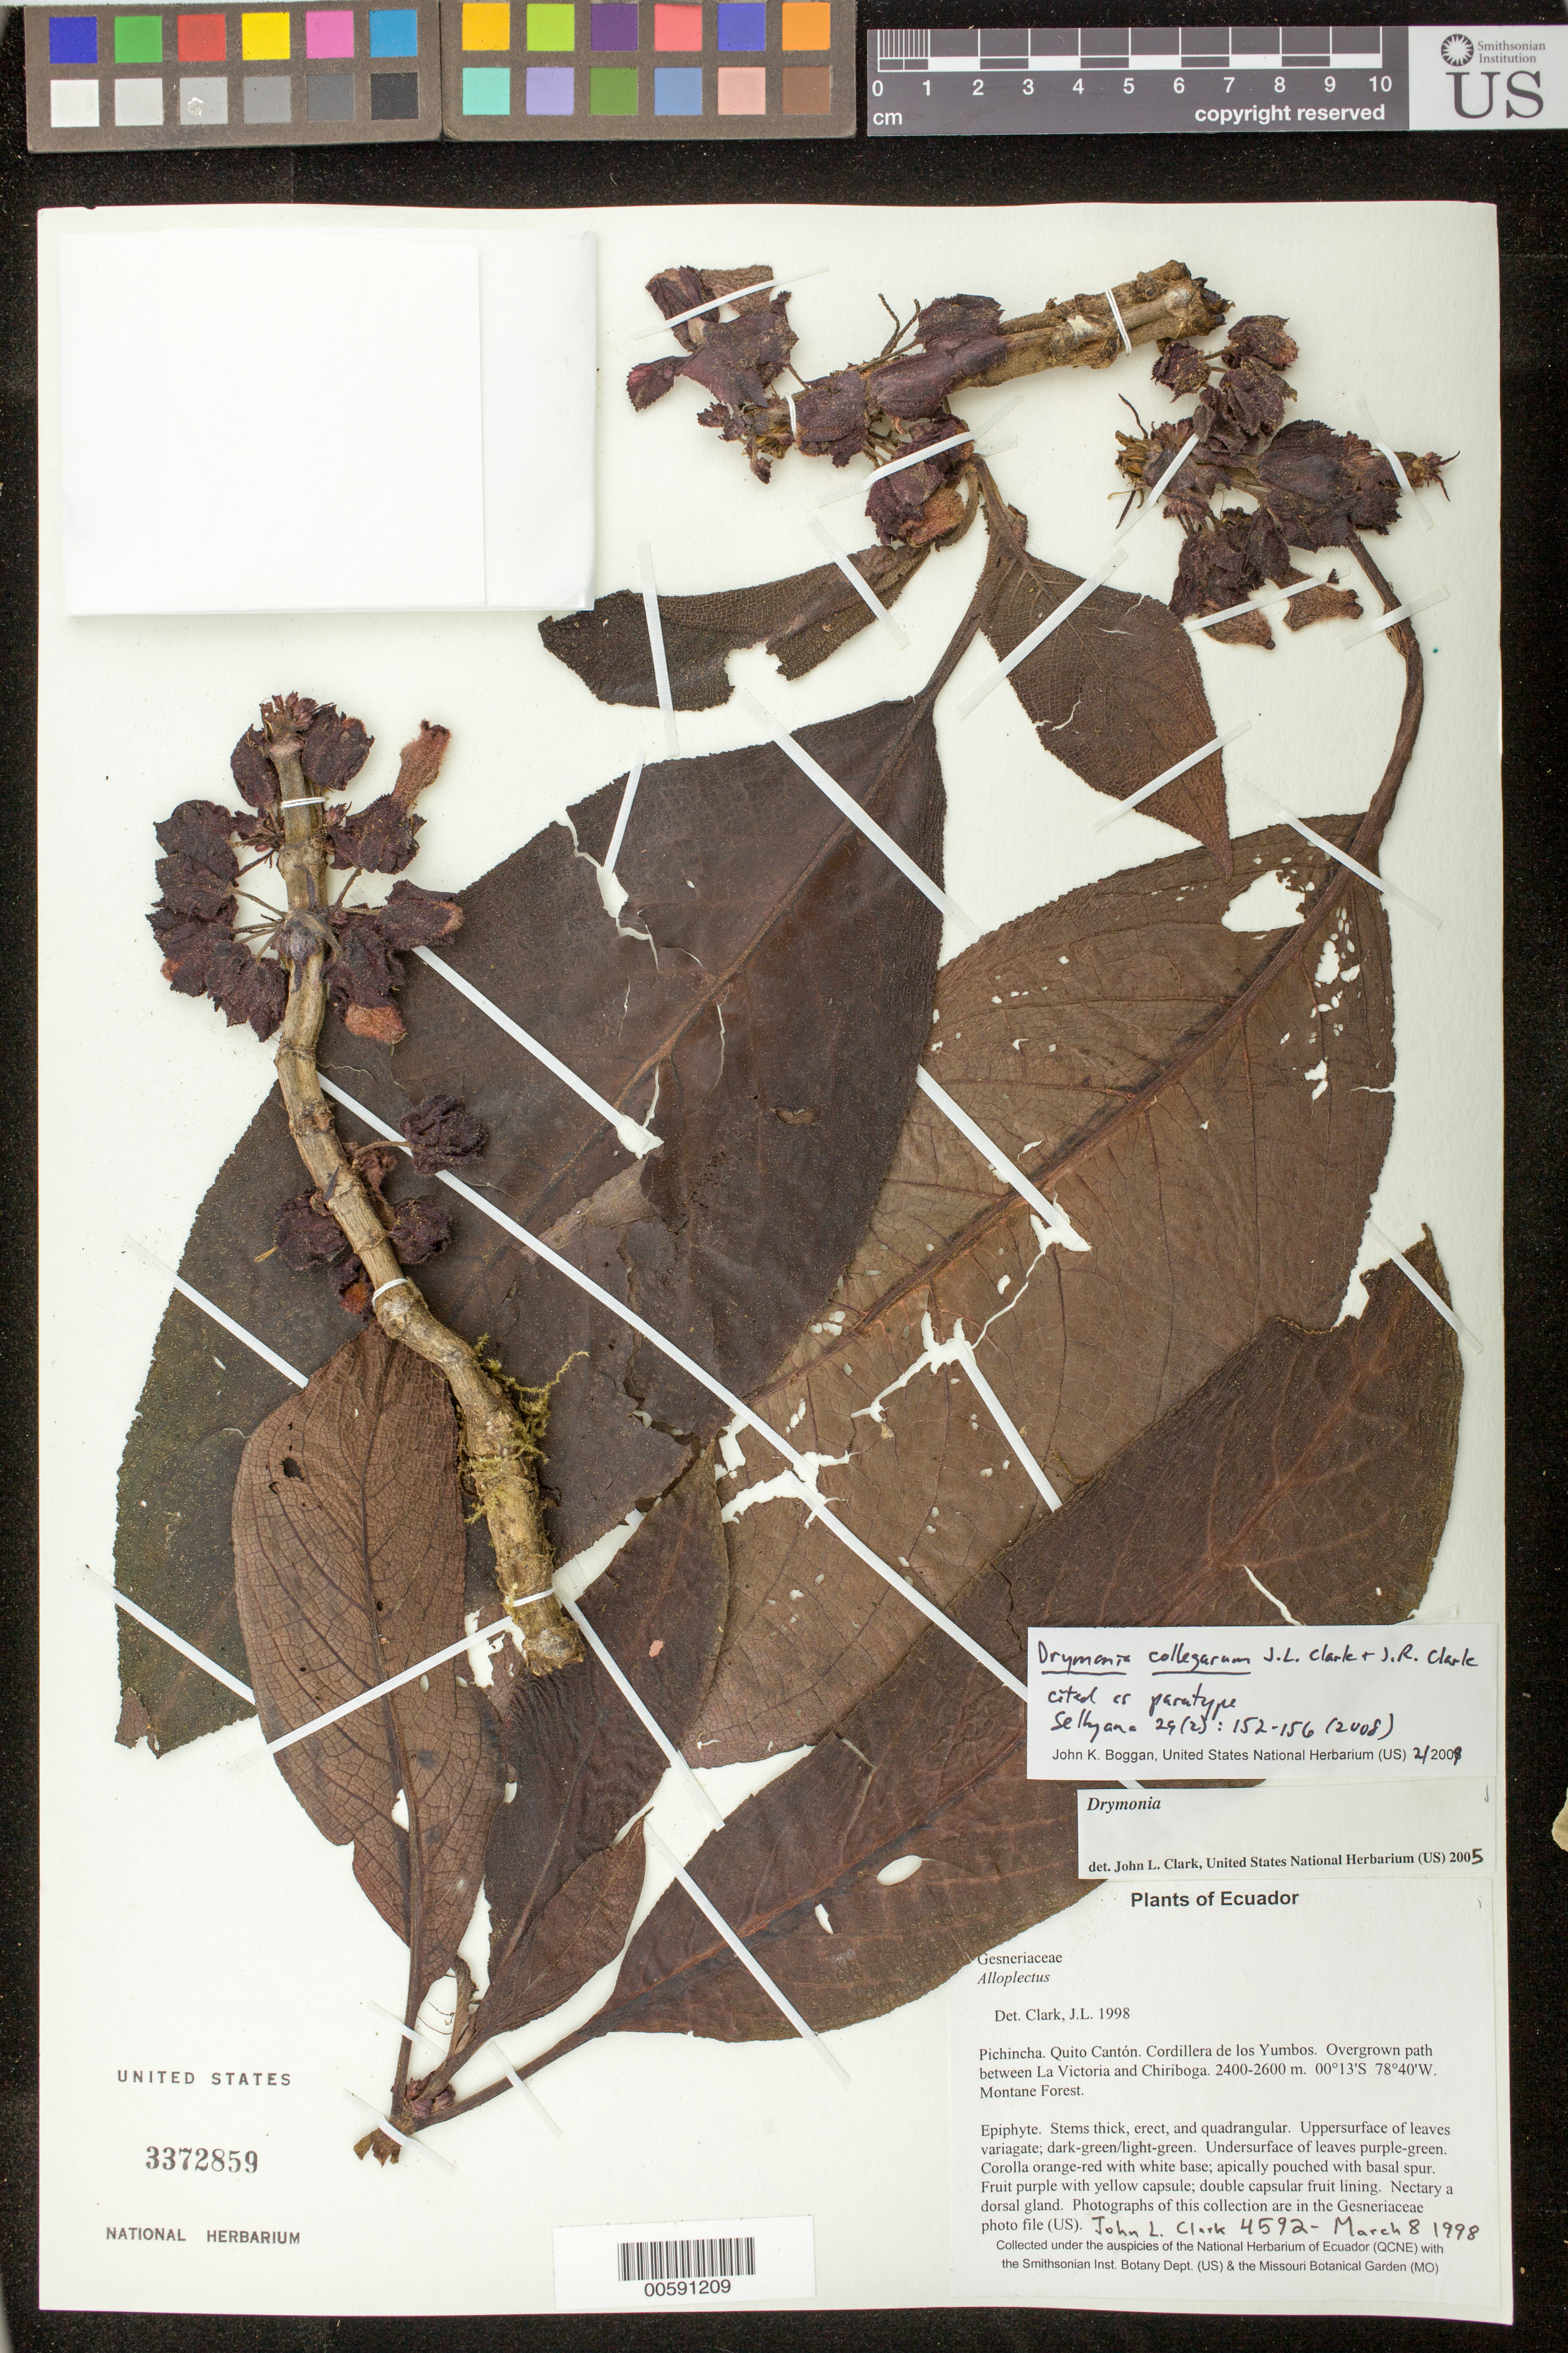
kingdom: Plantae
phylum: Tracheophyta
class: Magnoliopsida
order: Lamiales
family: Gesneriaceae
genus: Drymonia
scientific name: Drymonia collegarum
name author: J.L. Clark & J.R. Clark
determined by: Clark, J. L.; Clark, J. R.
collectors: J. L. Clark & S. Nazzaro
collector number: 4592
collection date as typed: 08 Mar 1998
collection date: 1998-03-08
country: Ecuador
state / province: Pichincha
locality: Quito Cantón. Cordillera de los Yumbos. Overgrown path between La Victoria and Chiriboga.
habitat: Montane Forest.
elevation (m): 2400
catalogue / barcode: US 3372859